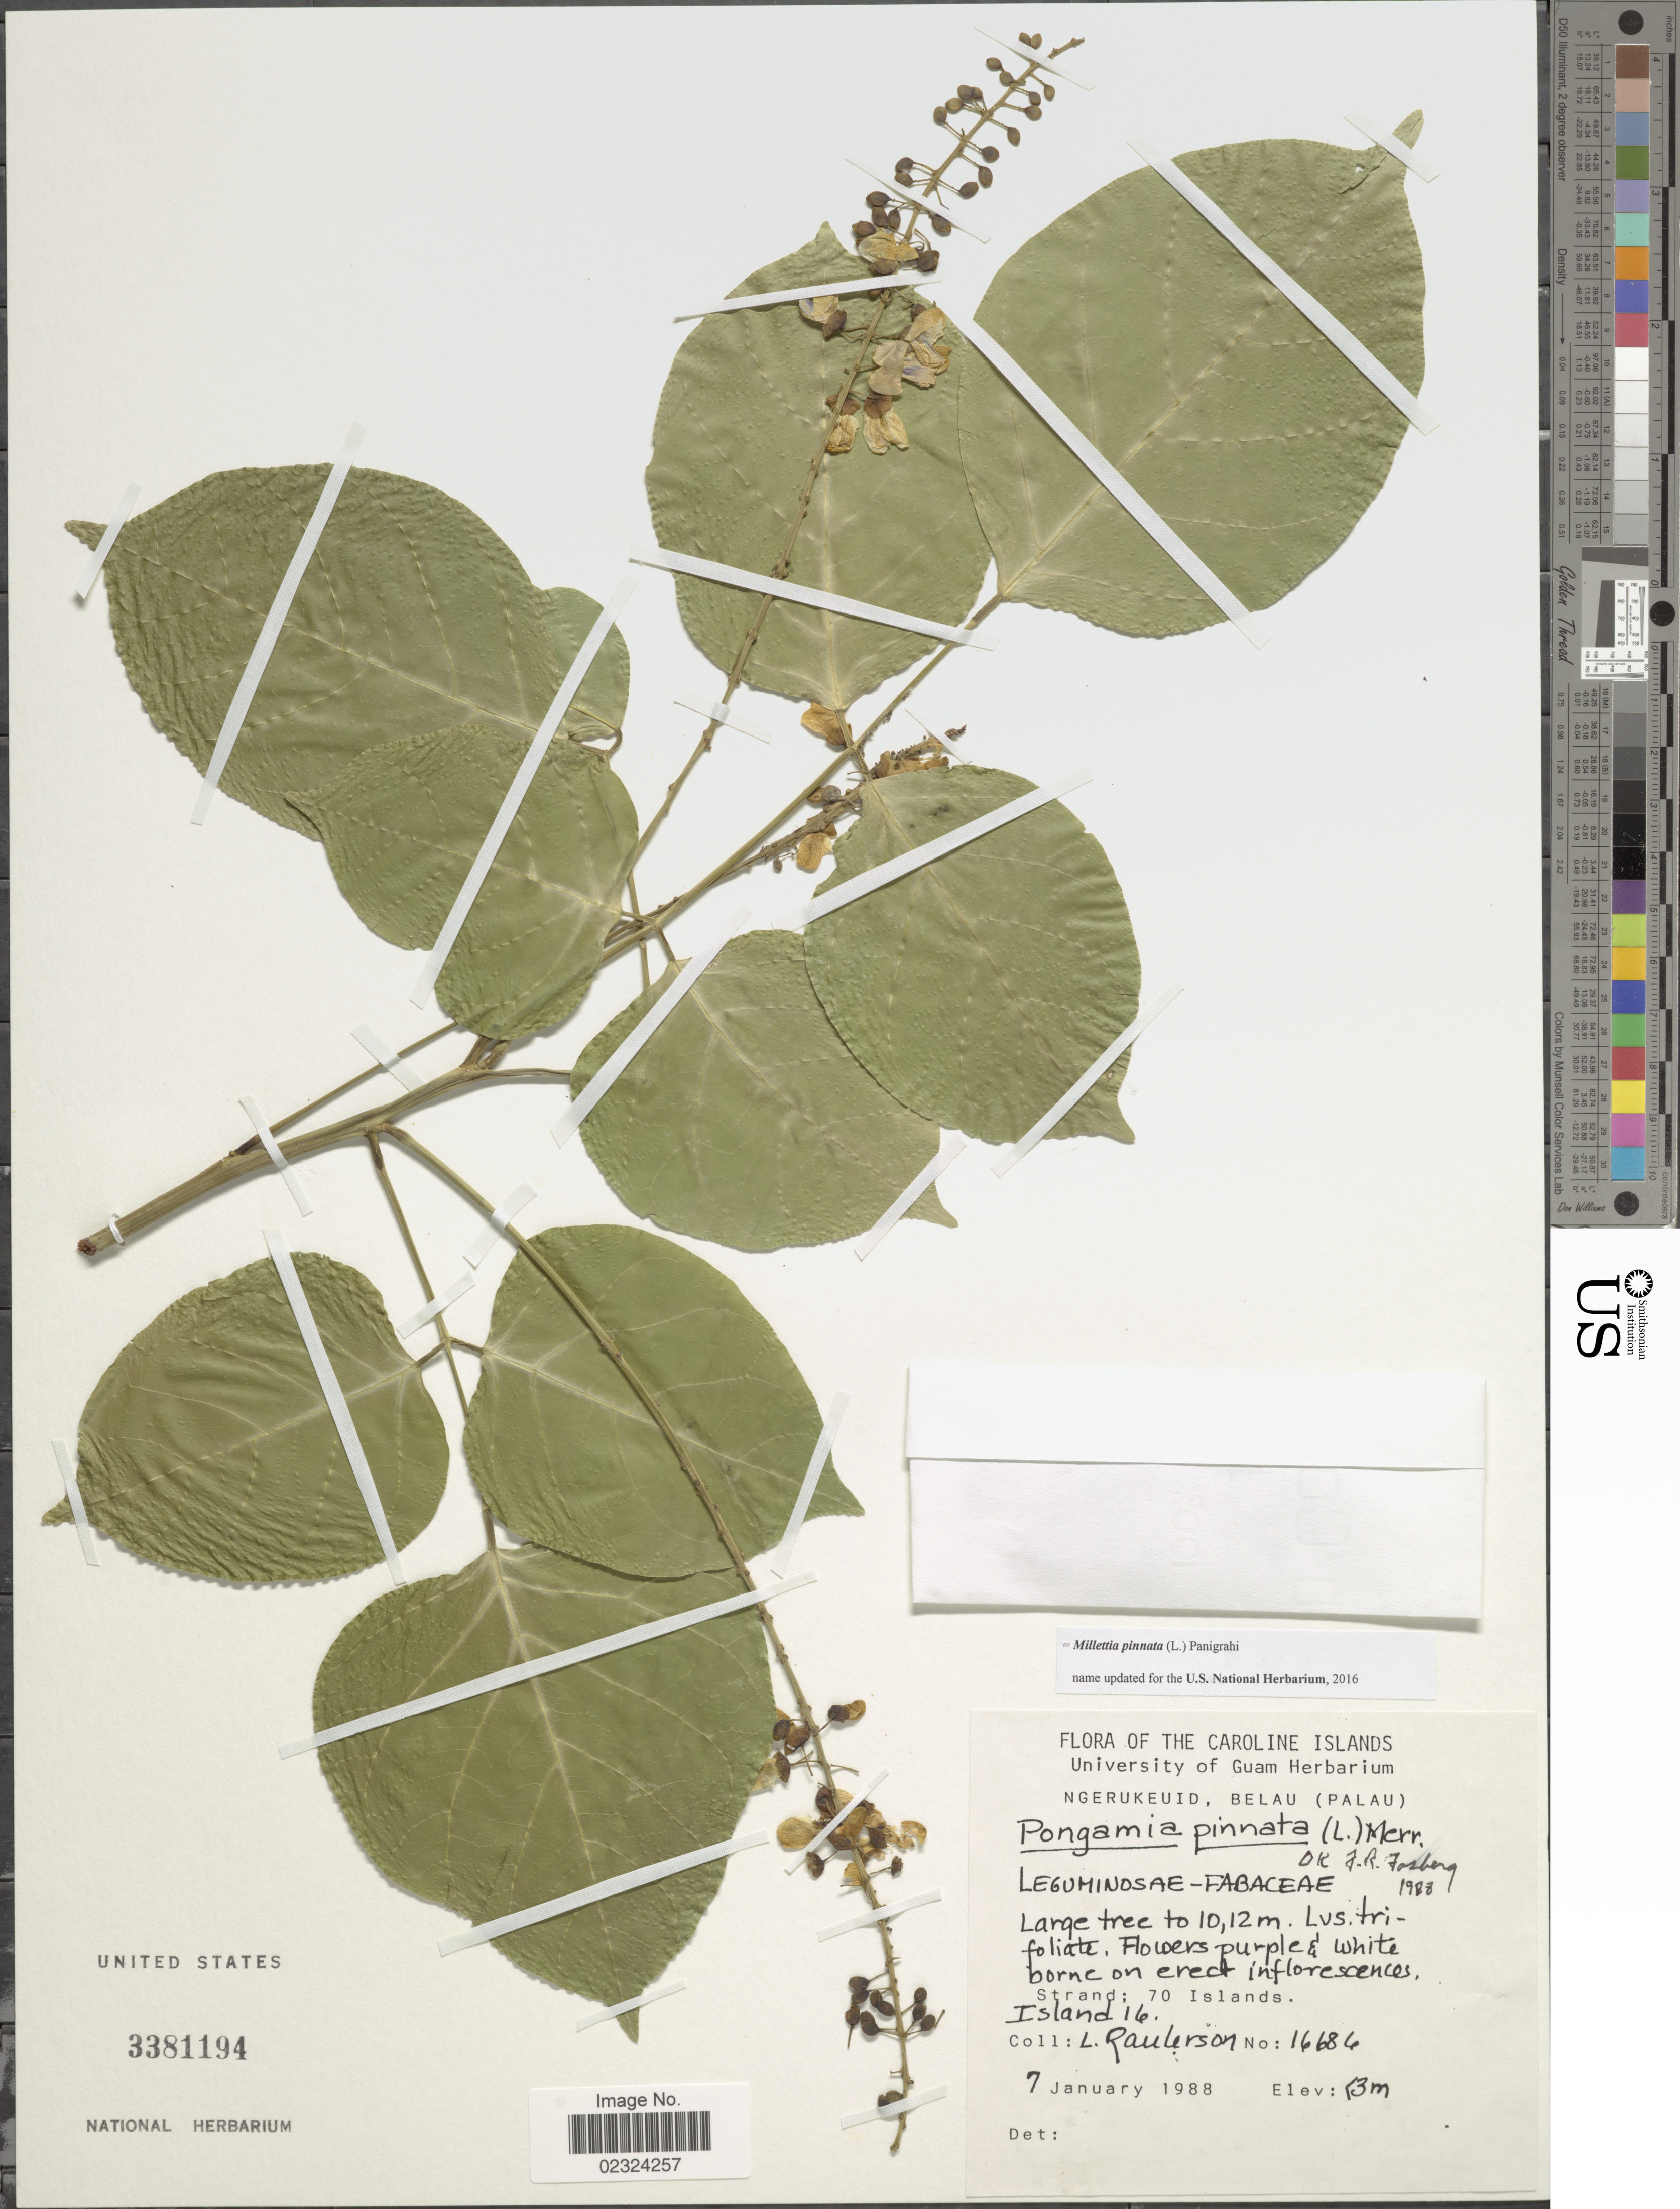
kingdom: Plantae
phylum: Tracheophyta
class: Magnoliopsida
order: Fabales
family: Fabaceae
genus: Millettia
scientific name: Millettia pinnata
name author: (L.) Panigrahi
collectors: L. Raulerson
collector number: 16684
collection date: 1988-01-07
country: Palau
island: Ngerukeuid [Orukuizu]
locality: Caroline Islands. Ngerukeuid, Belau (Palau). Island 16.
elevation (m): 3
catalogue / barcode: US 3381194